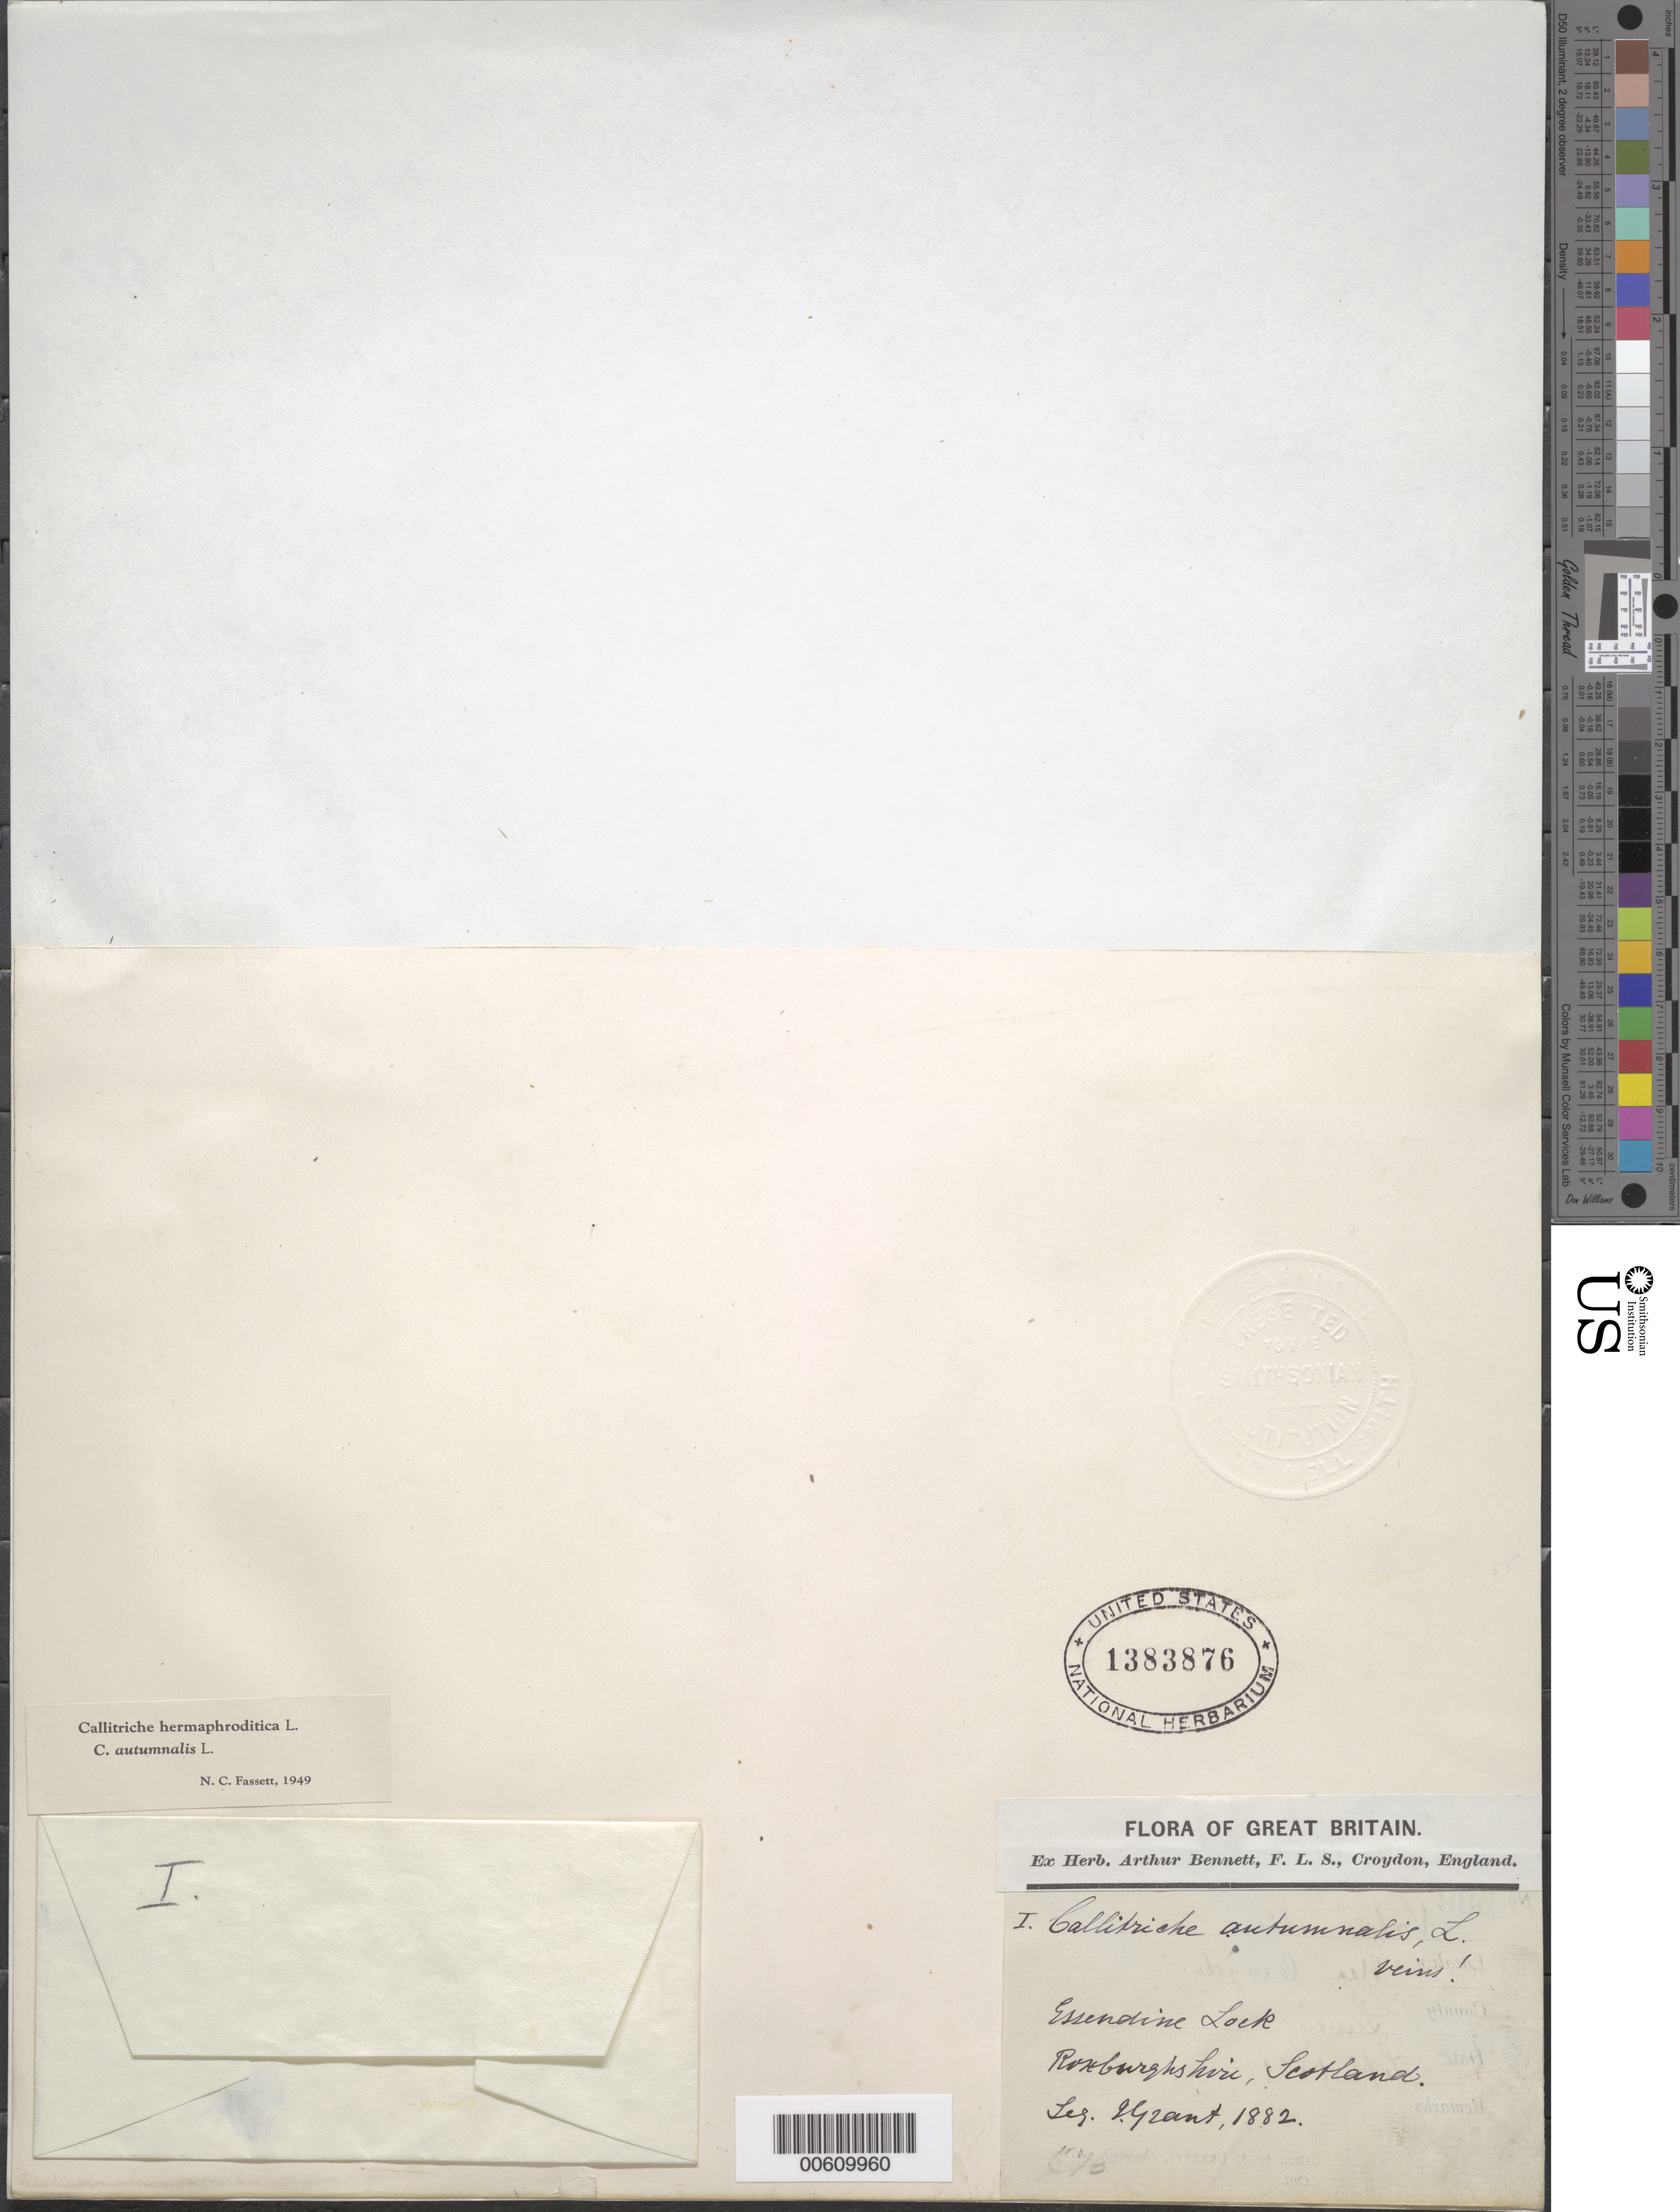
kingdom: Plantae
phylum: Tracheophyta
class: Magnoliopsida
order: Lamiales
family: Plantaginaceae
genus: Callitriche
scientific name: Callitriche hermaphroditica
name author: L.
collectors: J. Grant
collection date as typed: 1882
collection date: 1882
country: United Kingdom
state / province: Scotland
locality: Roxburghshire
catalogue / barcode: US 1383876